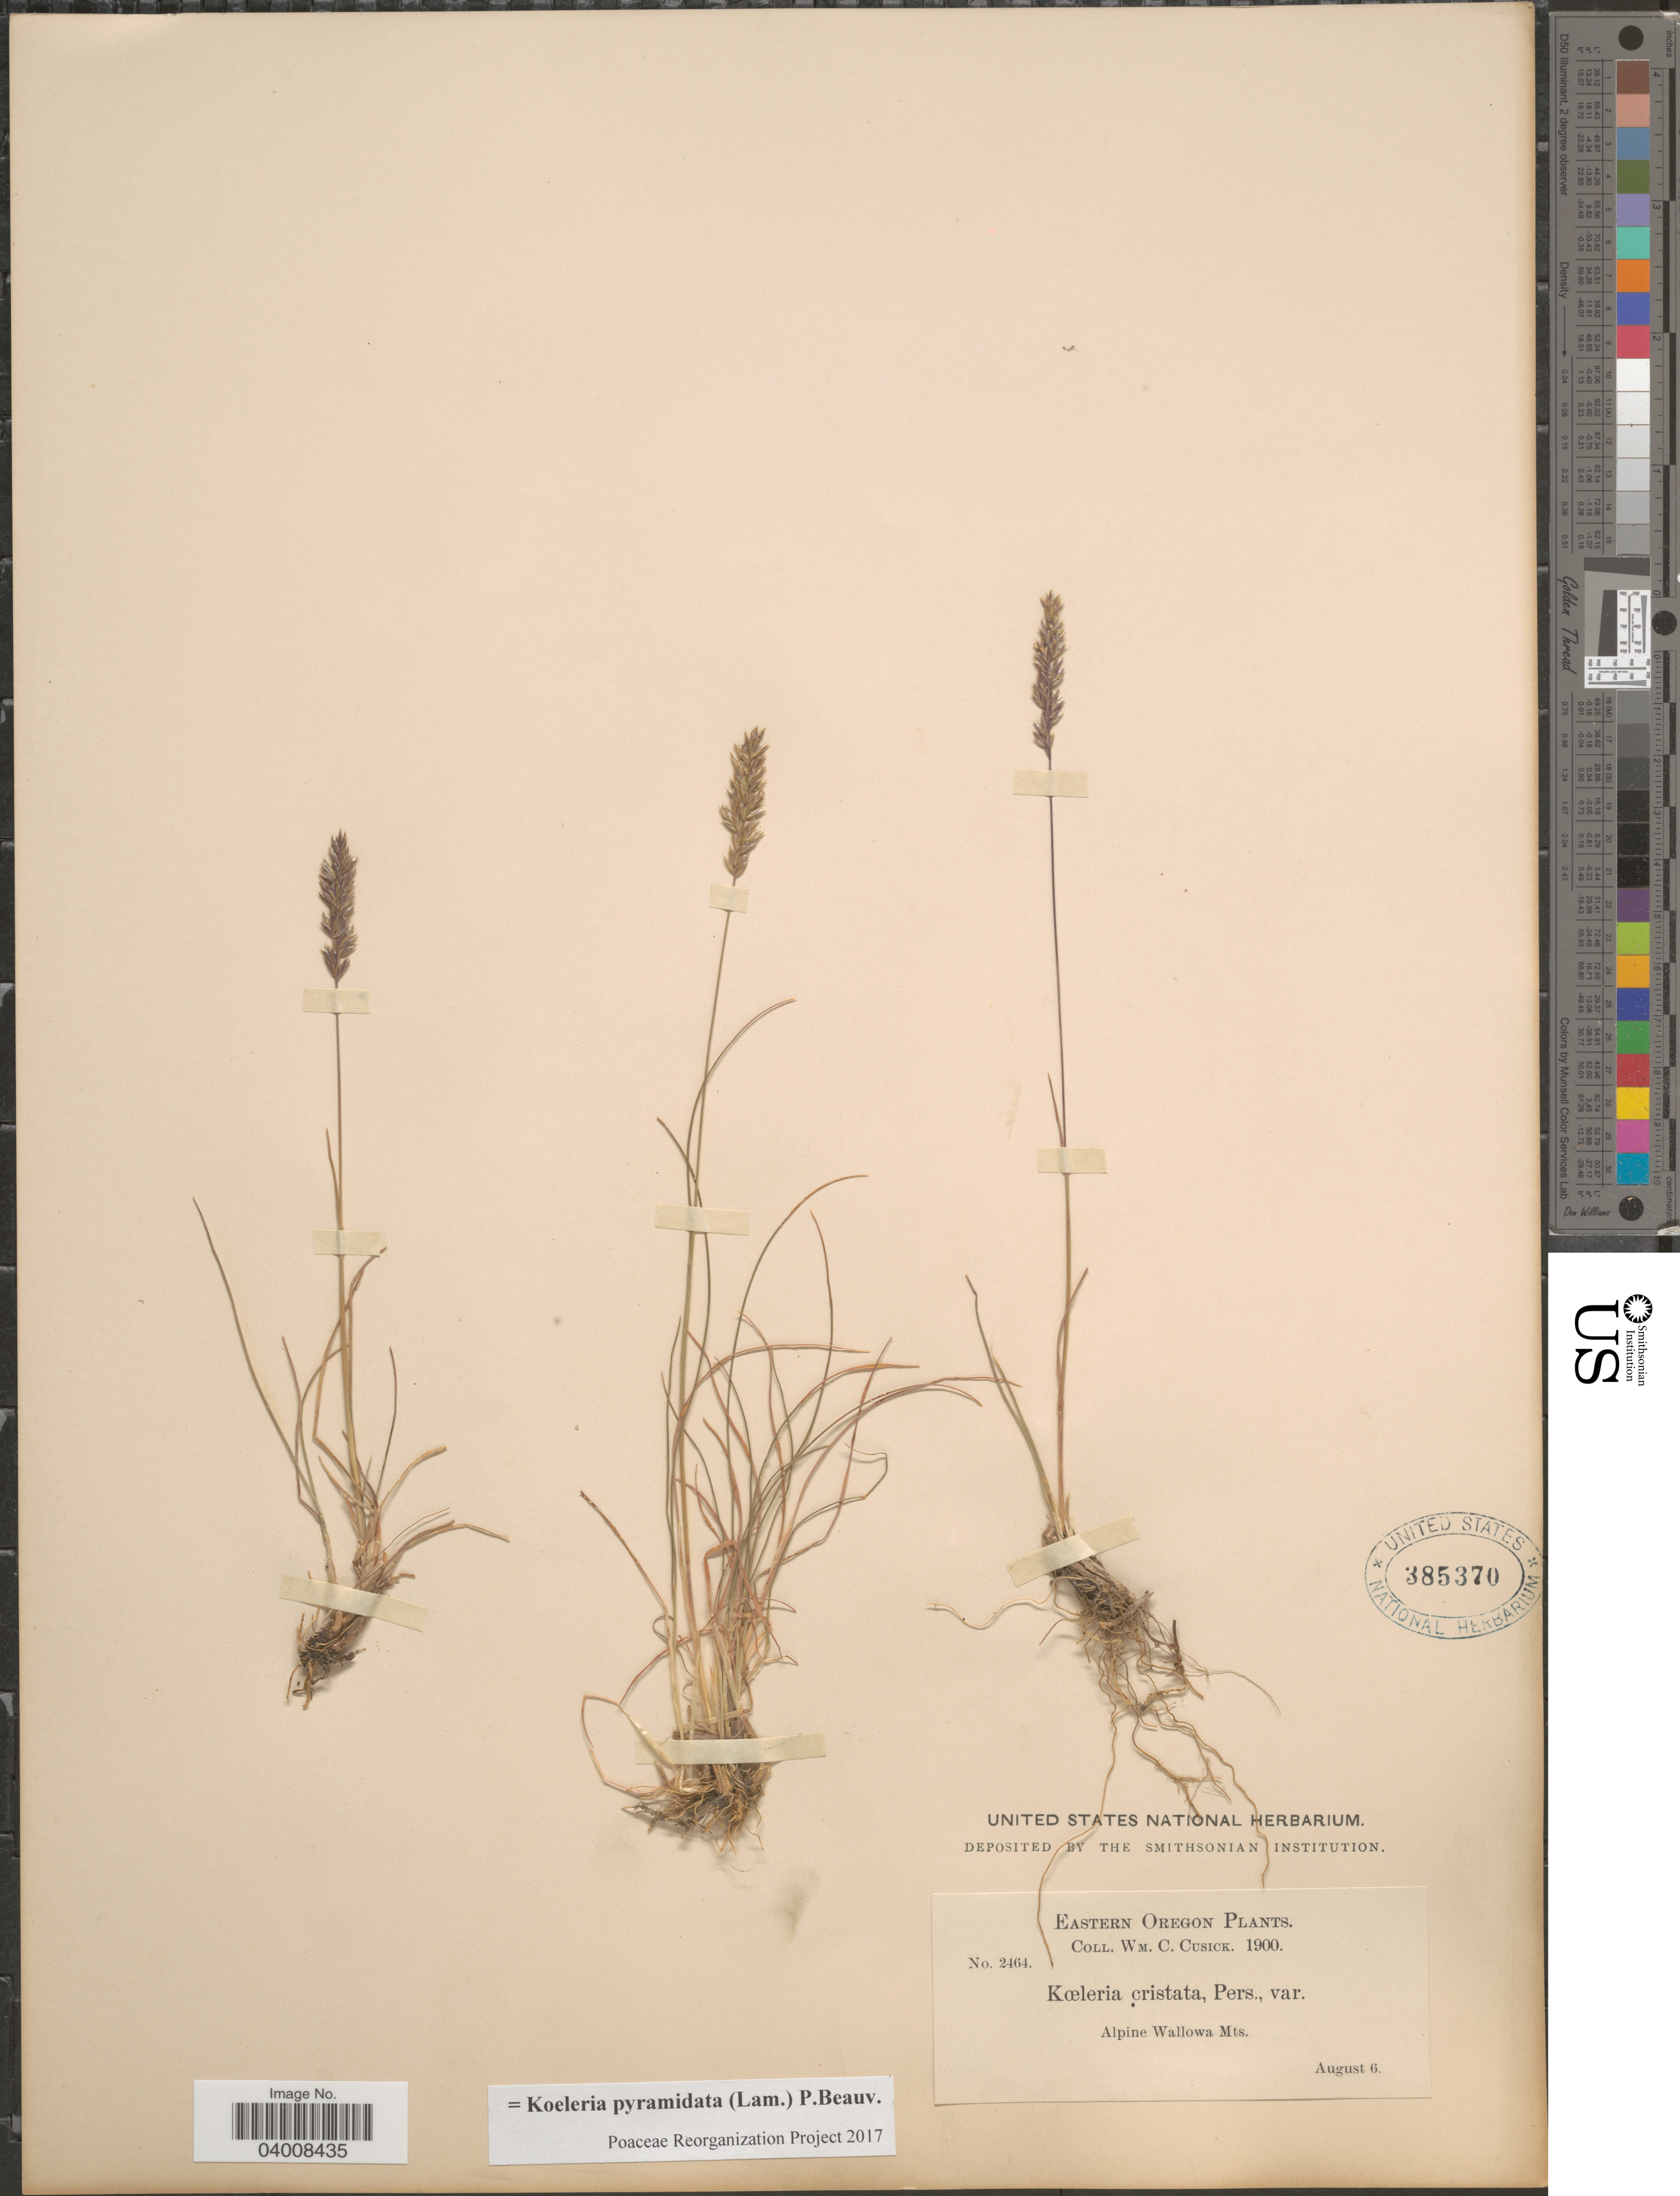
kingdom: Plantae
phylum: Tracheophyta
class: Liliopsida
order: Poales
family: Poaceae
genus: Koeleria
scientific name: Koeleria pyramidata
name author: (Lam.) P. Beauv.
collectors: W. C. Cusick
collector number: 2464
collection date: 1900-08-06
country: United States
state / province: Oregon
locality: Eastern Oregon. Alpine Wallowa Mts.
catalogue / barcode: US 385370